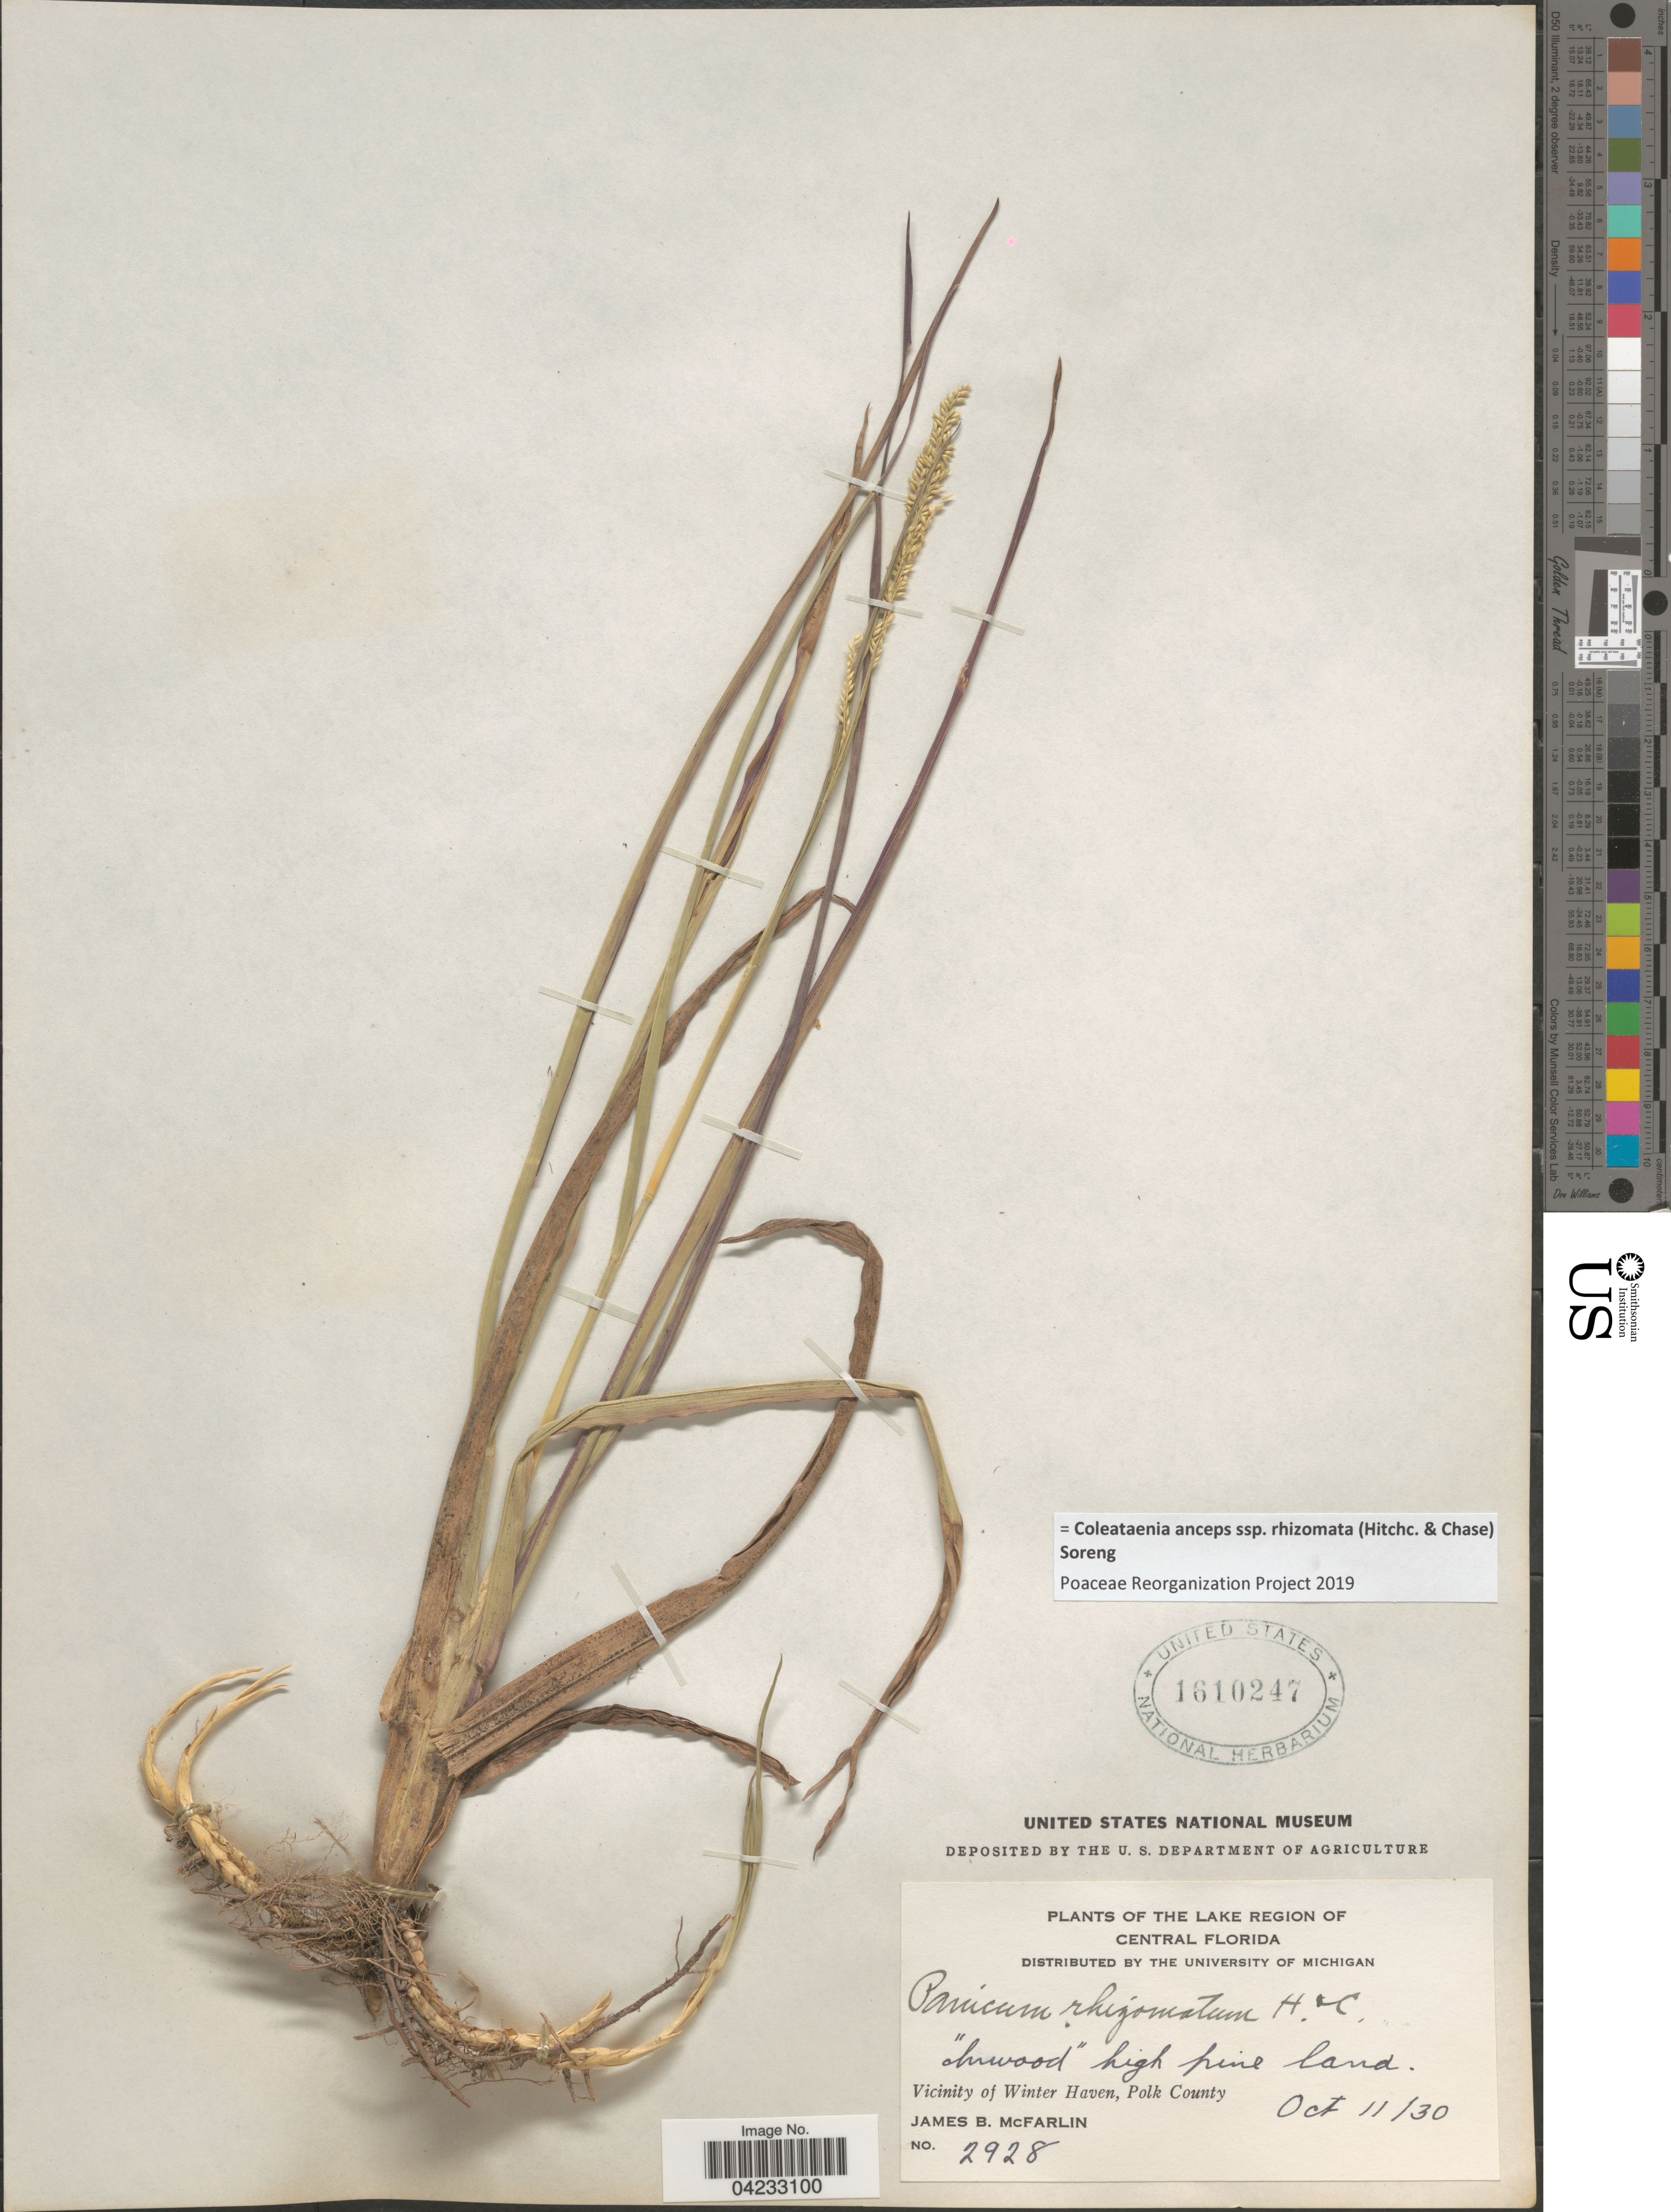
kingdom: Plantae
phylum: Tracheophyta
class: Liliopsida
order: Poales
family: Poaceae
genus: Coleataenia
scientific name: Coleataenia anceps subsp. rhizomata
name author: (Hitchc. & Chase) Soreng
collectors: J. McFarlin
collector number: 2928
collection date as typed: Transcribed d/m/y: 11/10/30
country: United States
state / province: Florida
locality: The Lake Region of Central Florida. Vicinity of Winter Haven, Polk County.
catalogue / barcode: US 1610247